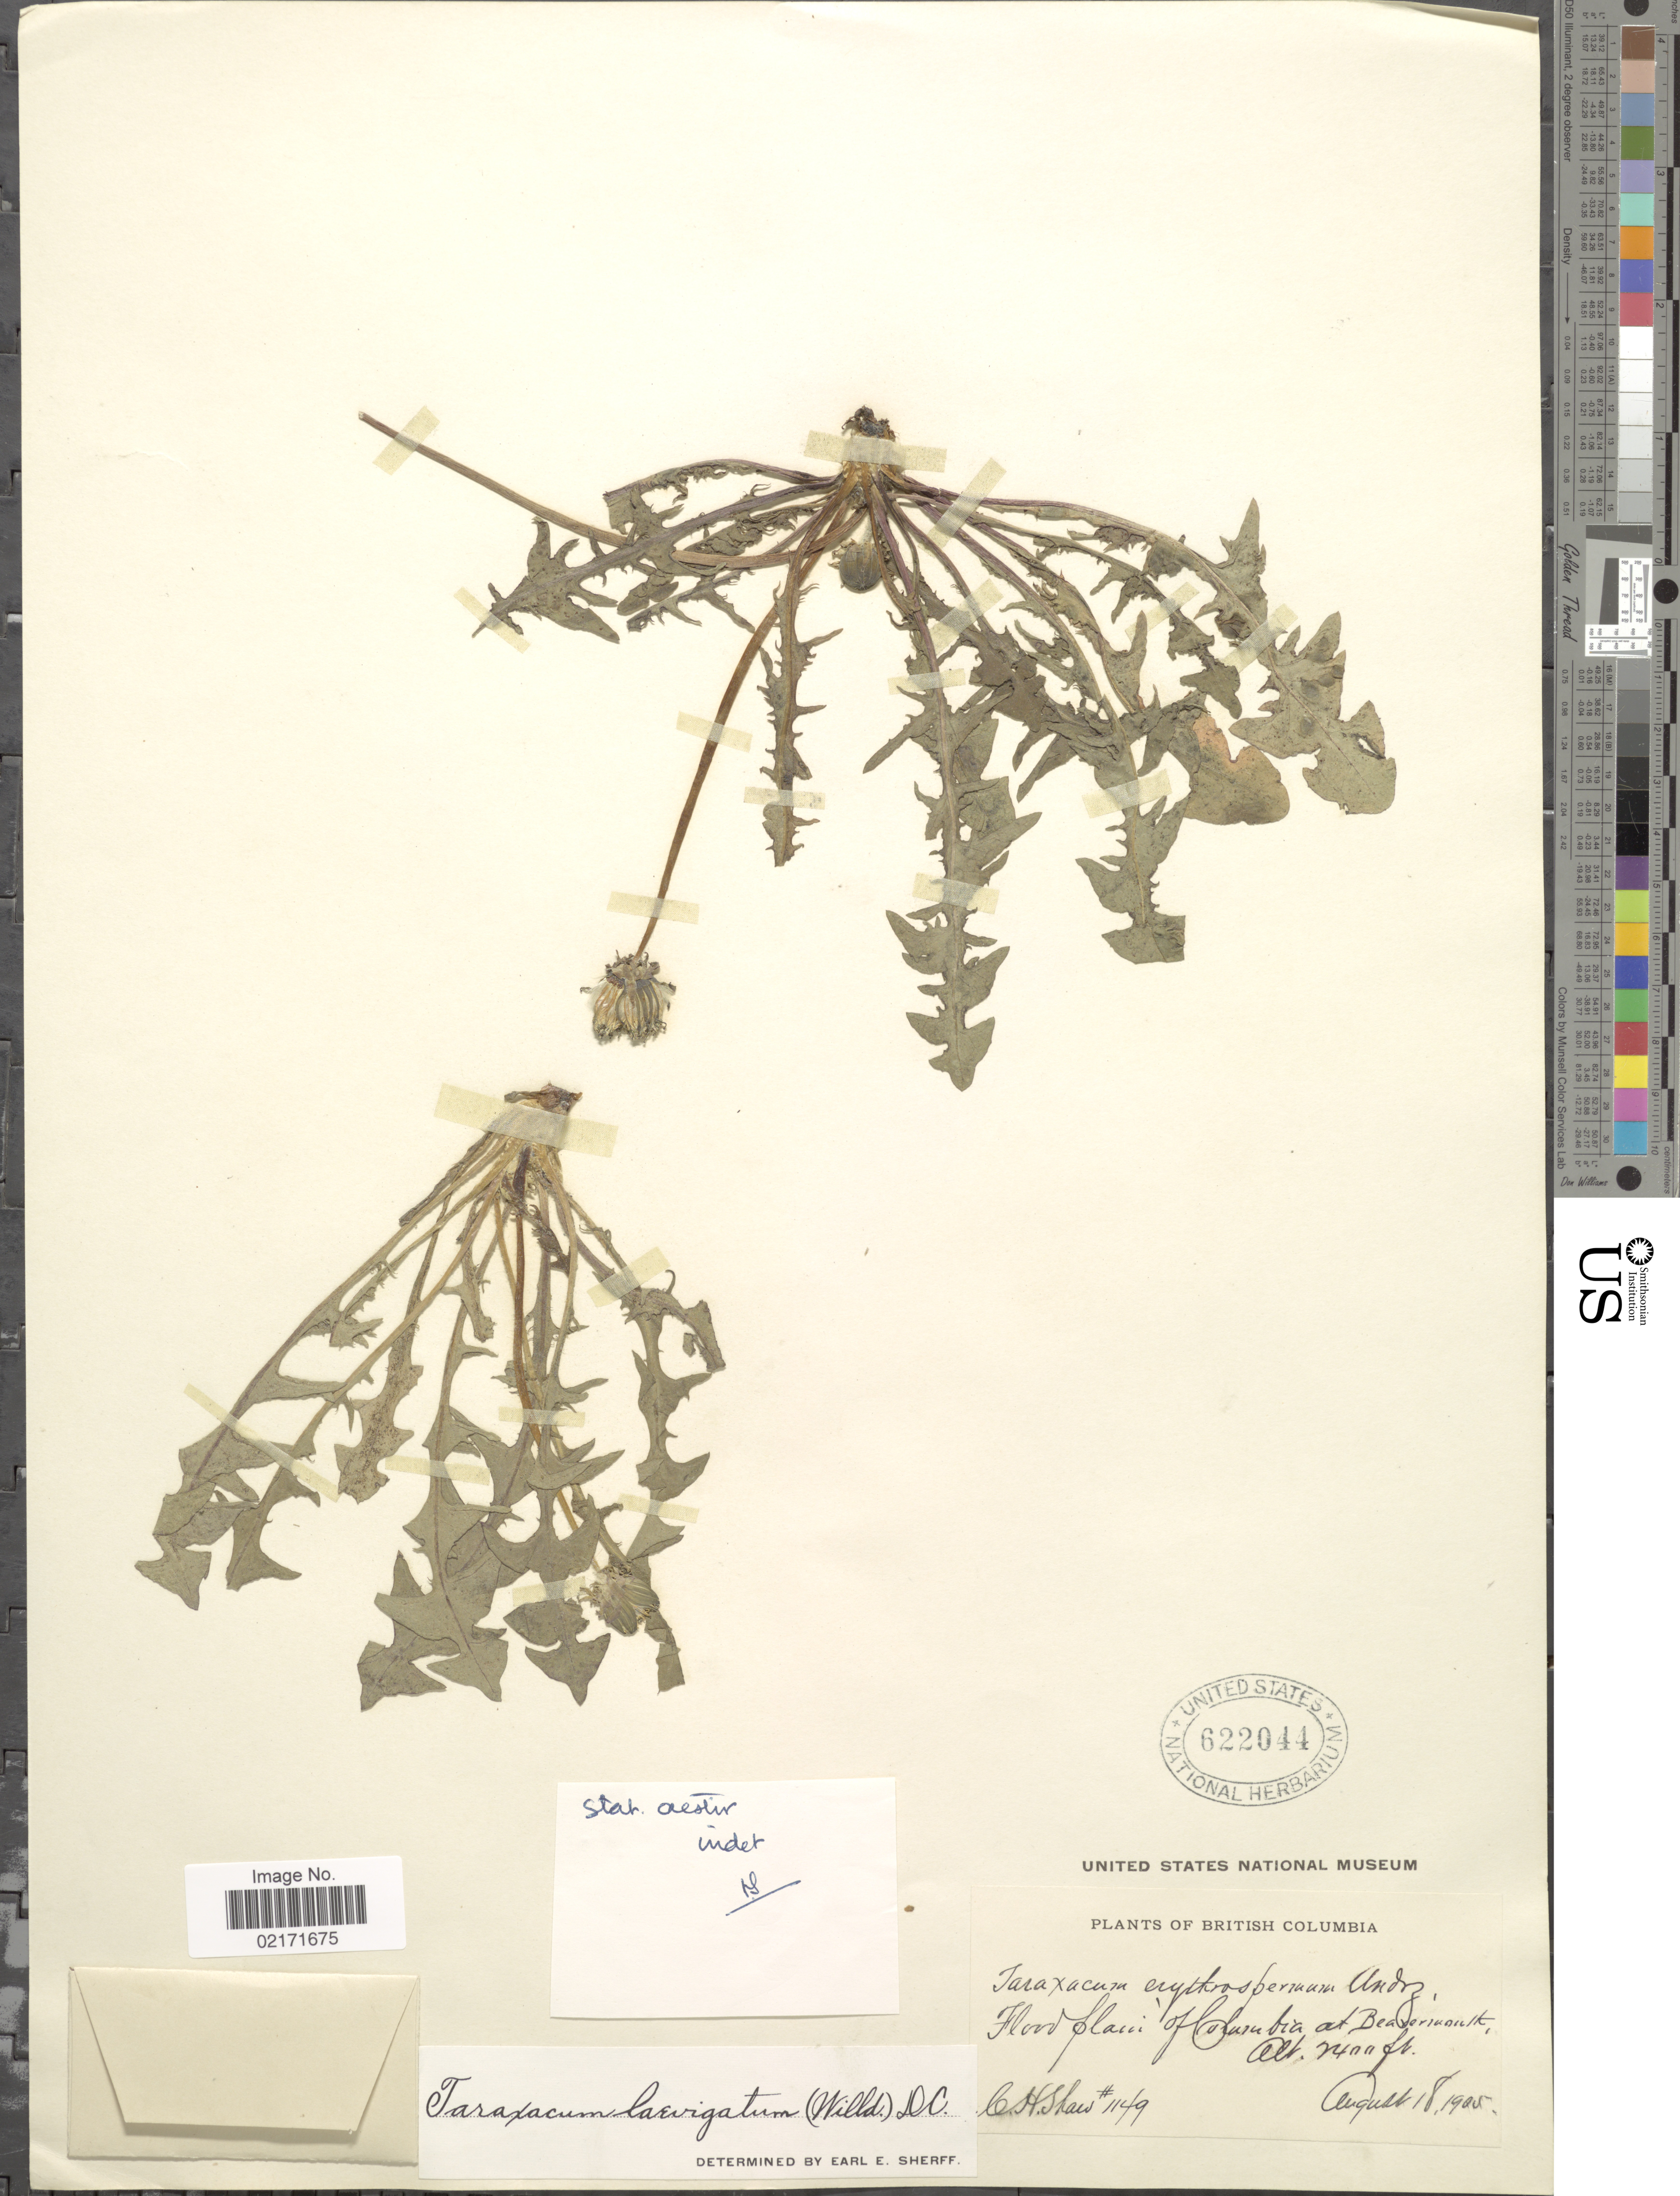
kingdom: Plantae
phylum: Tracheophyta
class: Magnoliopsida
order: Asterales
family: Asteraceae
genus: Taraxacum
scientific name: Taraxacum erythrospermum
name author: Andrz. ex Besser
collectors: C. H. Shaw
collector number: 1149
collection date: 1905-08-18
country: Canada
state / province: British Columbia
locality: Flood plain of Columbia at Beavermouth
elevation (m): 732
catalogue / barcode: US 622044